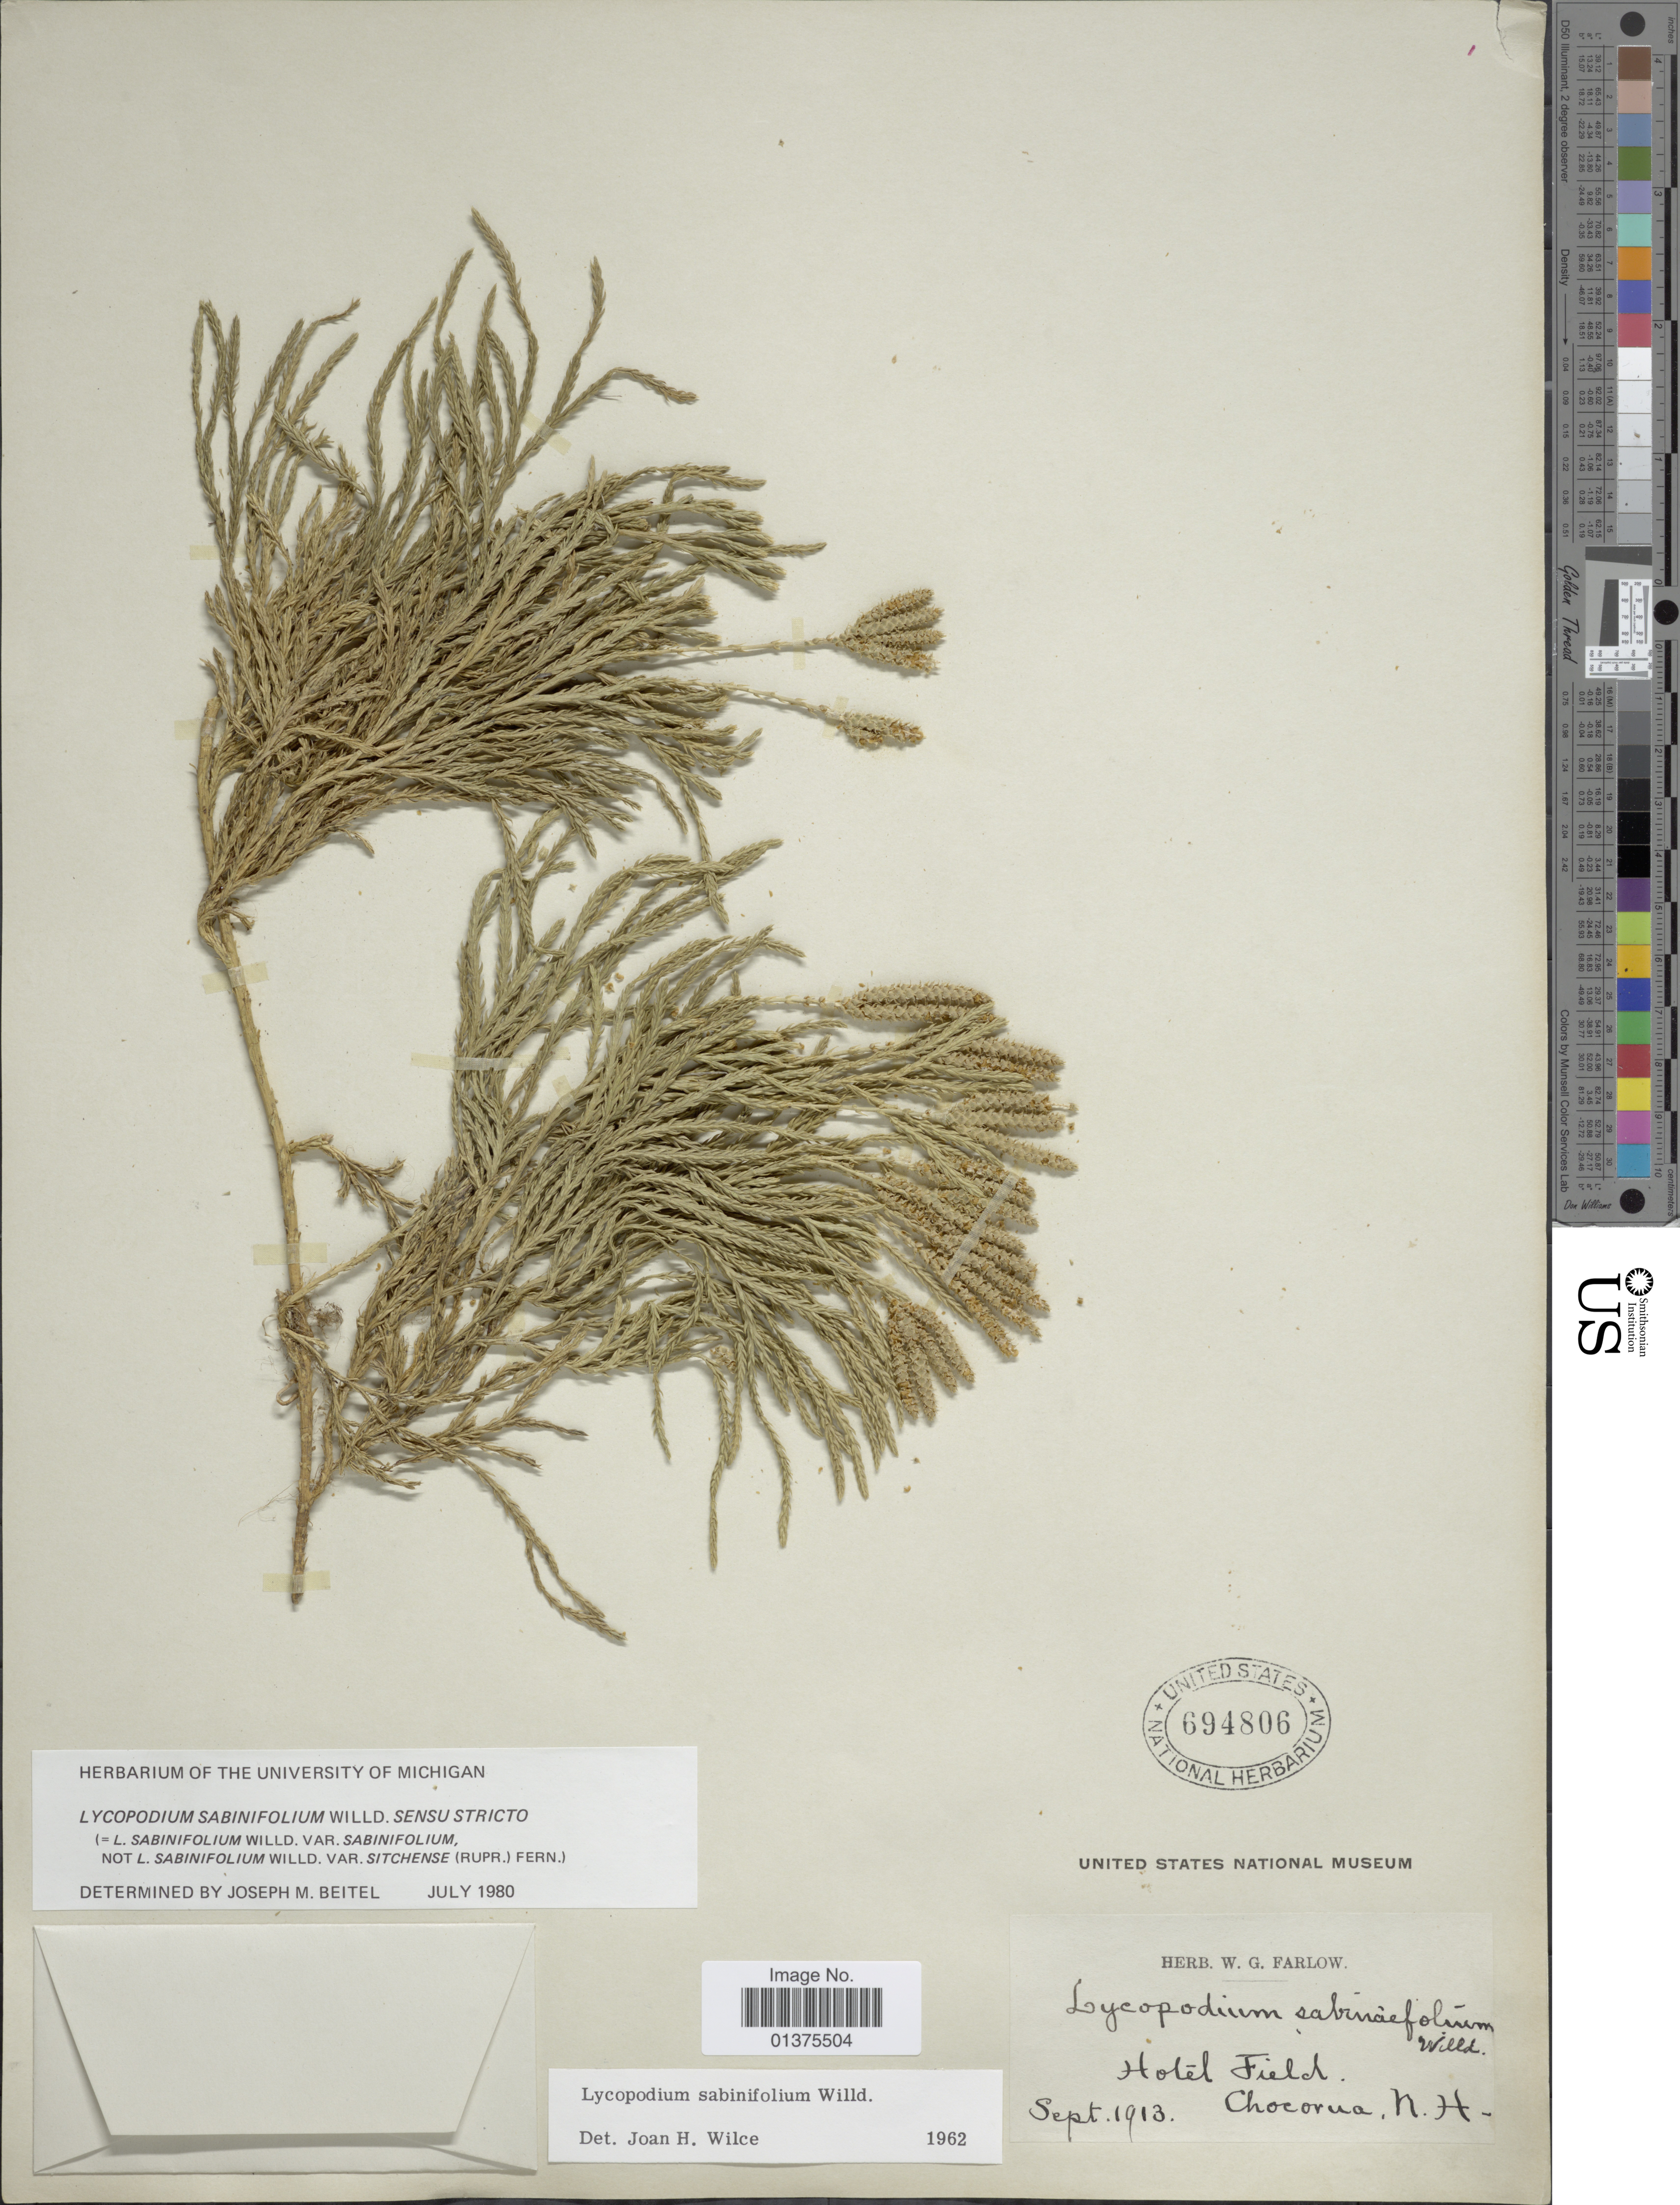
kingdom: Plantae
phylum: Tracheophyta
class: Lycopodiopsida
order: Lycopodiales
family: Lycopodiaceae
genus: Diphasiastrum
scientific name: Diphasiastrum x sabinifolium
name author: (Willd.) Holub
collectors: W. G. Farlow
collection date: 1913-09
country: United States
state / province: New Hampshire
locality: Hotel Field, Chocorua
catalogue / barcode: US 694806